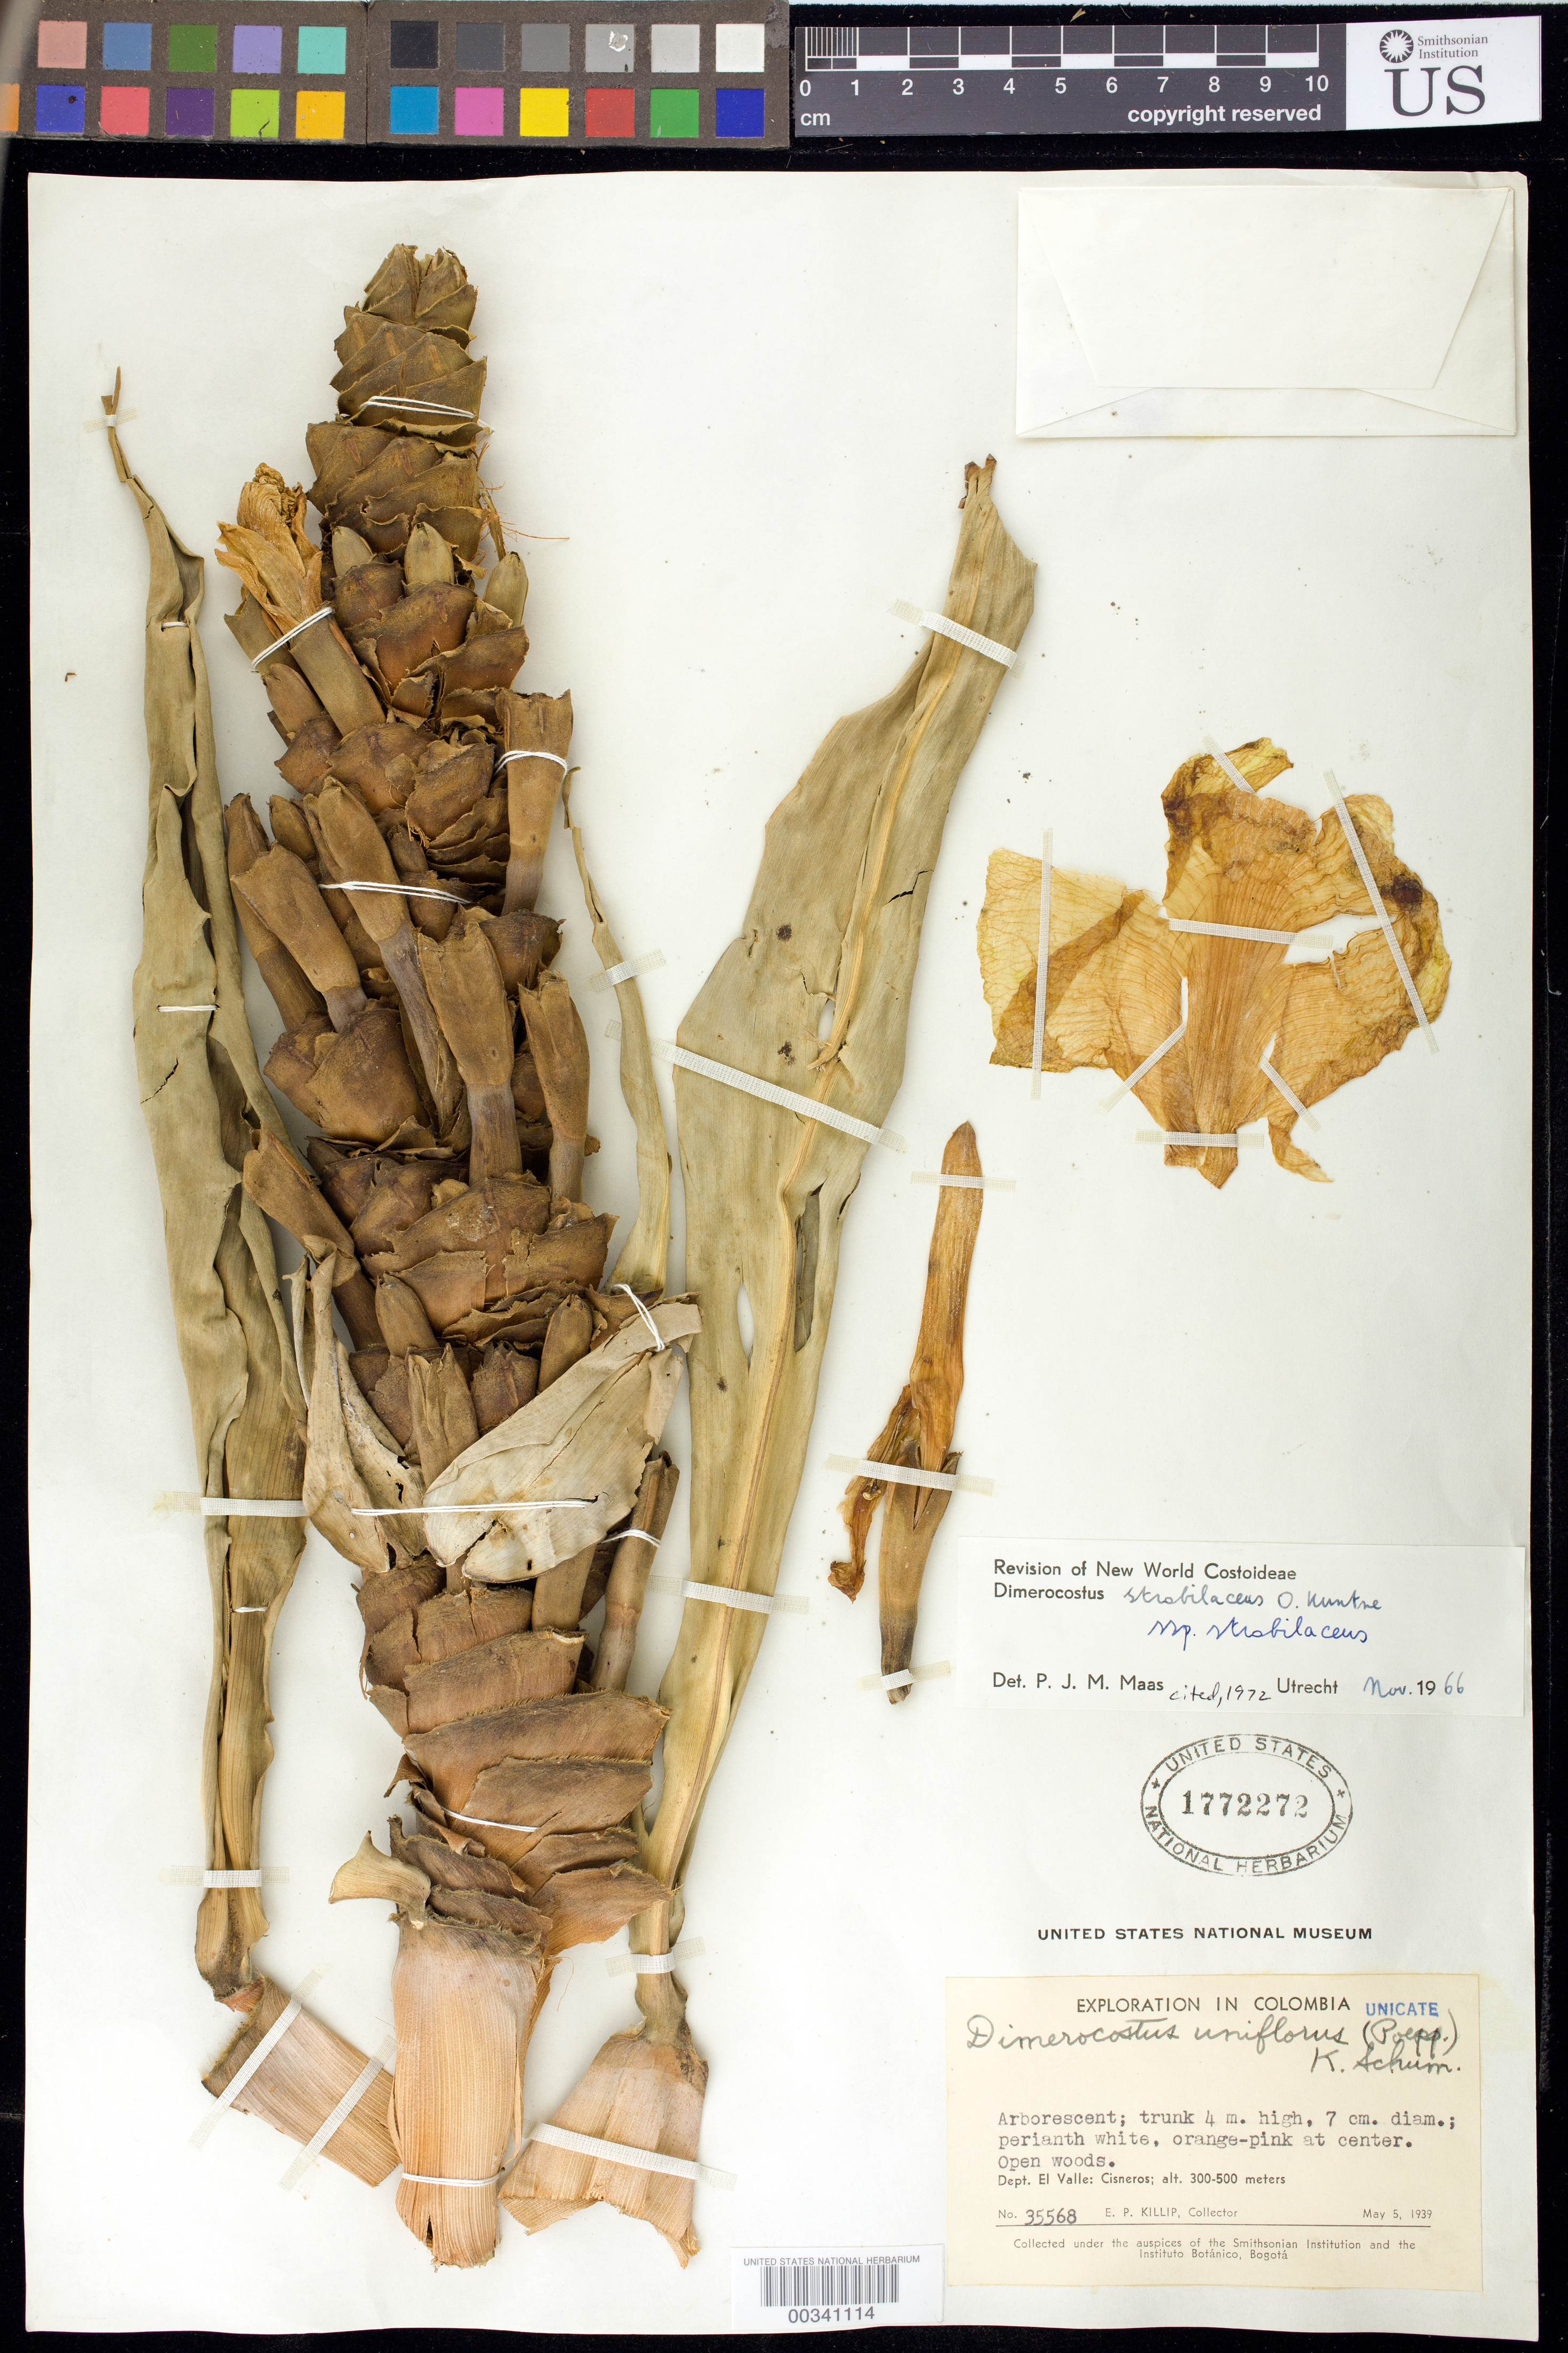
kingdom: Plantae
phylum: Tracheophyta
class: Liliopsida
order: Zingiberales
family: Costaceae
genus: Dimerocostus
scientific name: Dimerocostus strobilaceus subsp. strobilaceus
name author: Kuntze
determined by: Maas, Paul J. M.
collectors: E. P. Killip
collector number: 35568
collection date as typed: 05 May 1939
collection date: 1939-05-05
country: Colombia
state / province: Valle del Cauca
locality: Dept. El Valle: Cisneros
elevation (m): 300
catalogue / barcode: US 1772272